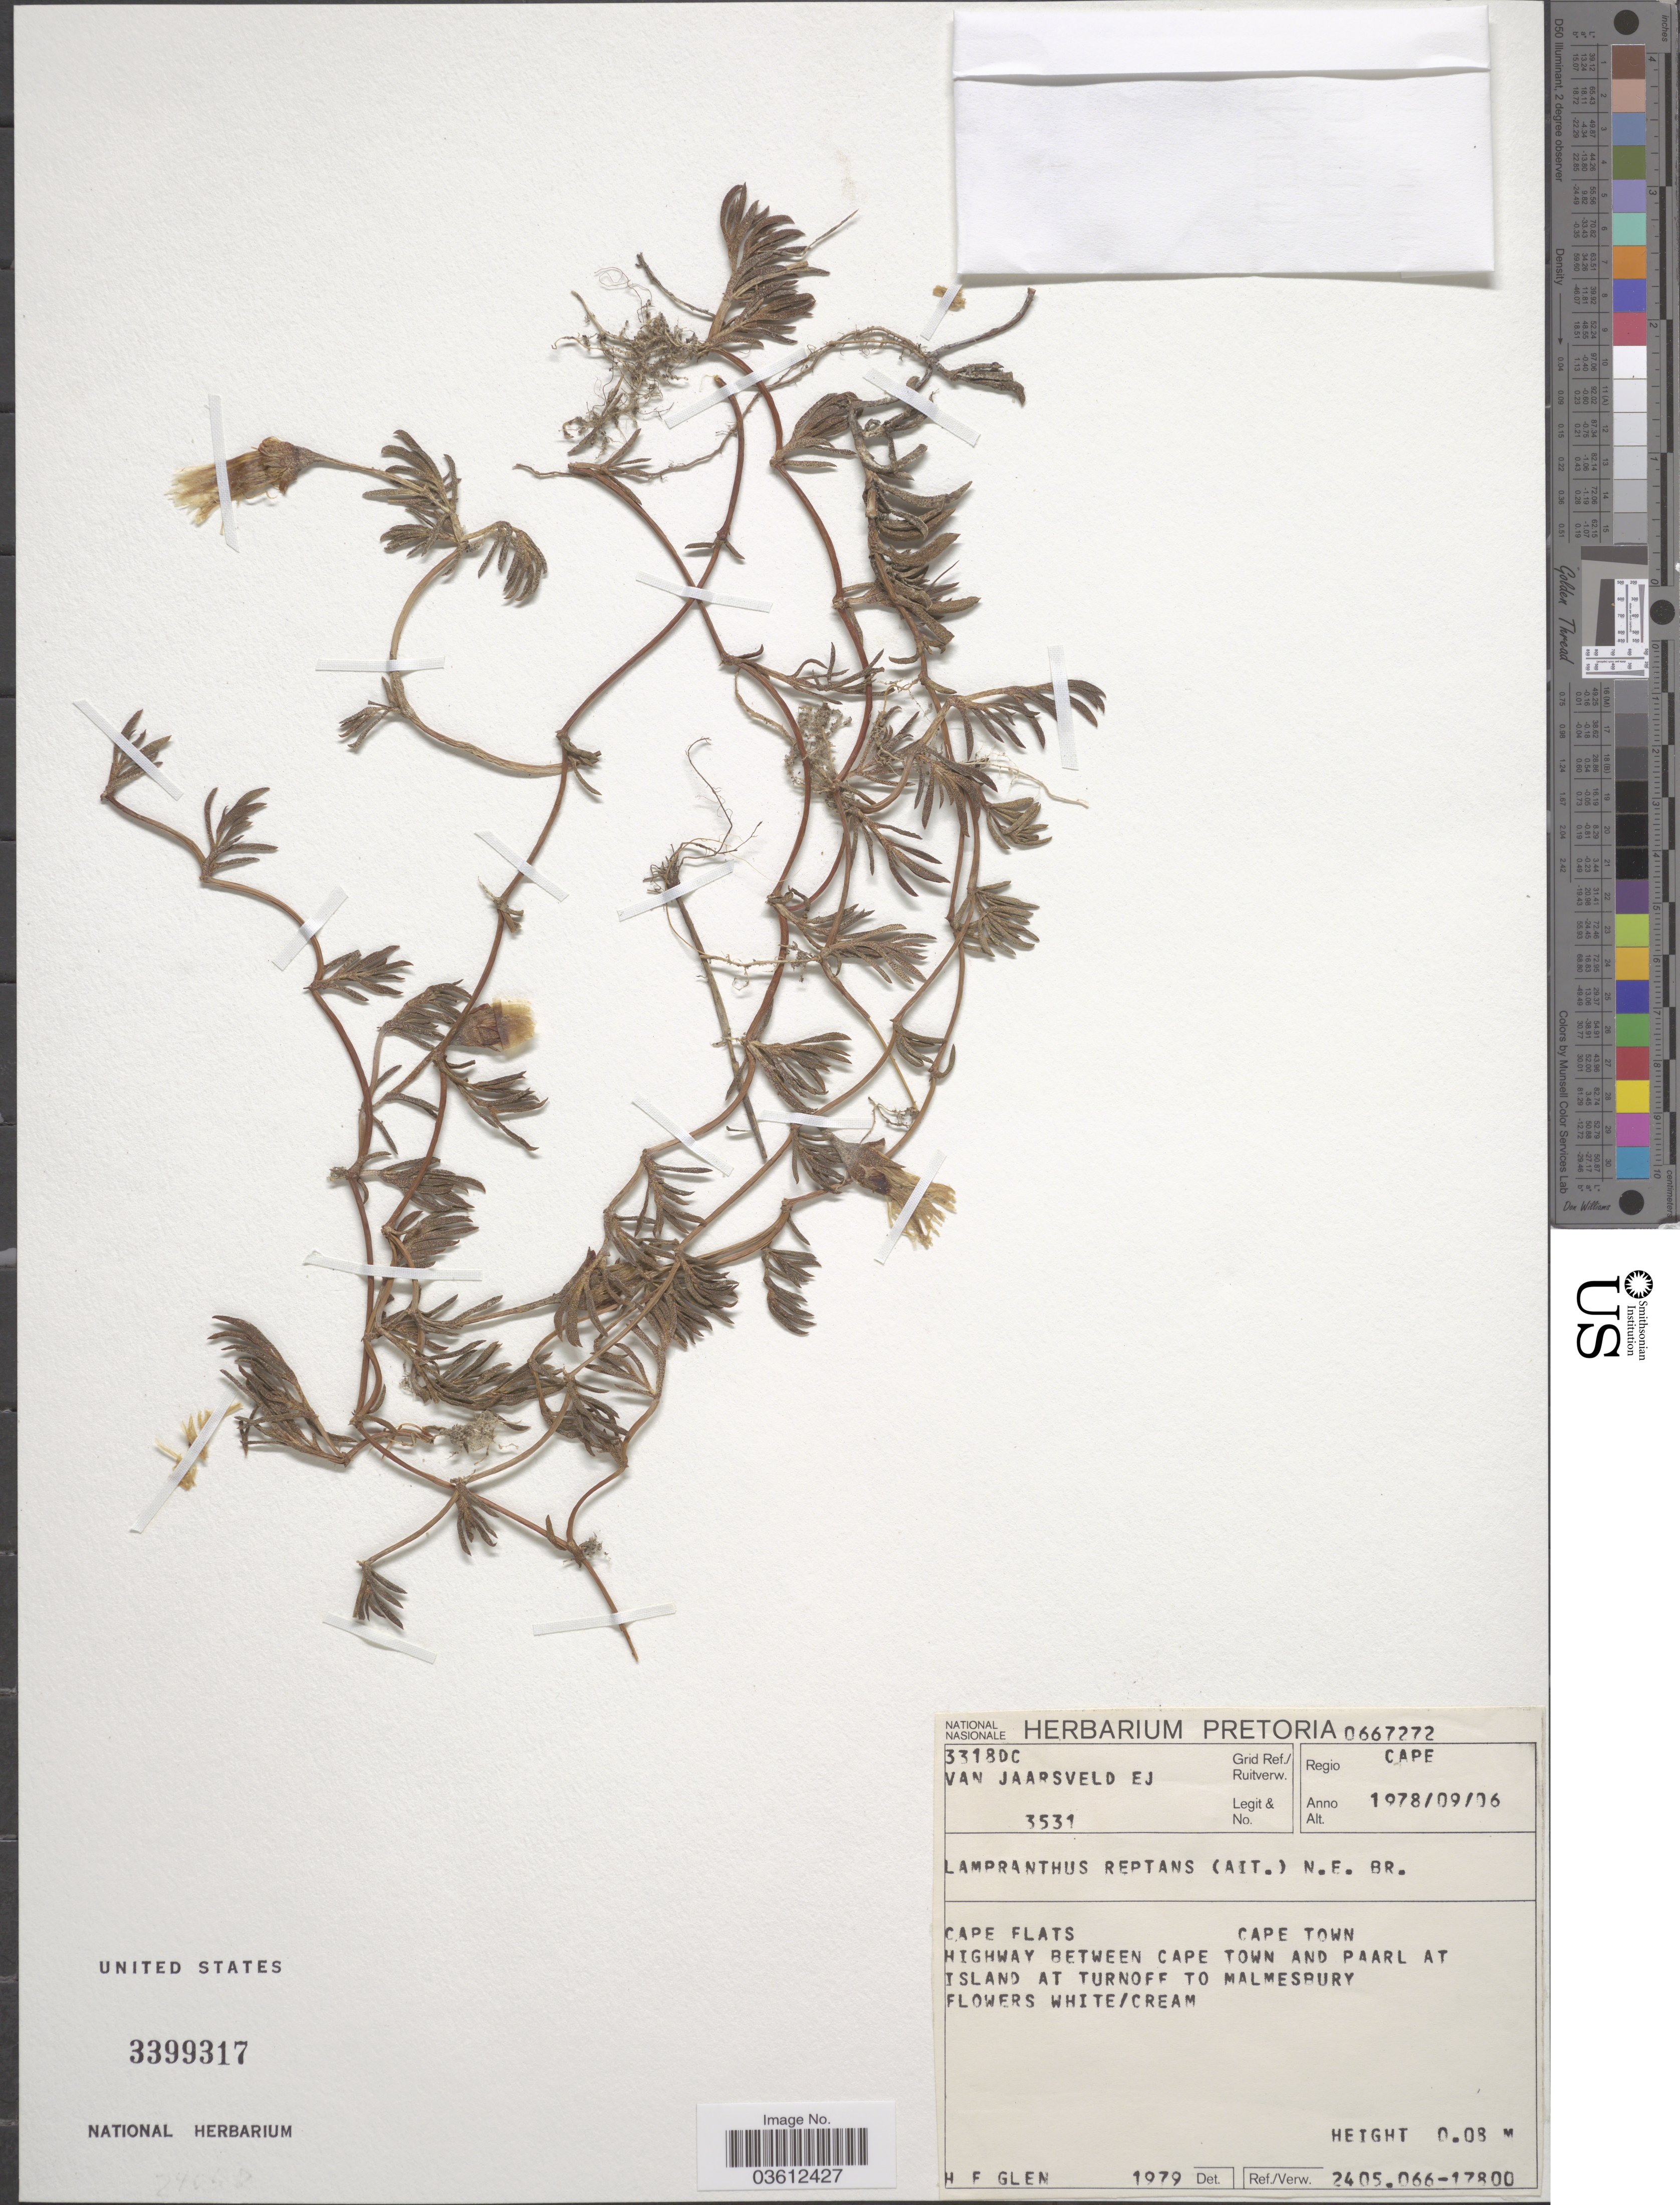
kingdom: Plantae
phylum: Tracheophyta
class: Magnoliopsida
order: Caryophyllales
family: Aizoaceae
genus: Lampranthus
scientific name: Lampranthus reptans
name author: N.E. Br.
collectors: E. van Jaarsveld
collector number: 3531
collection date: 1978-09-06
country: South Africa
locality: Grid Ref./ Ruitverw. 3318DC. Regio Cape. Cape Flats. Cape Town. Highway between Cape Town and Paarl at Island at turnoff to Malmesbury.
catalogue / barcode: US 3399317